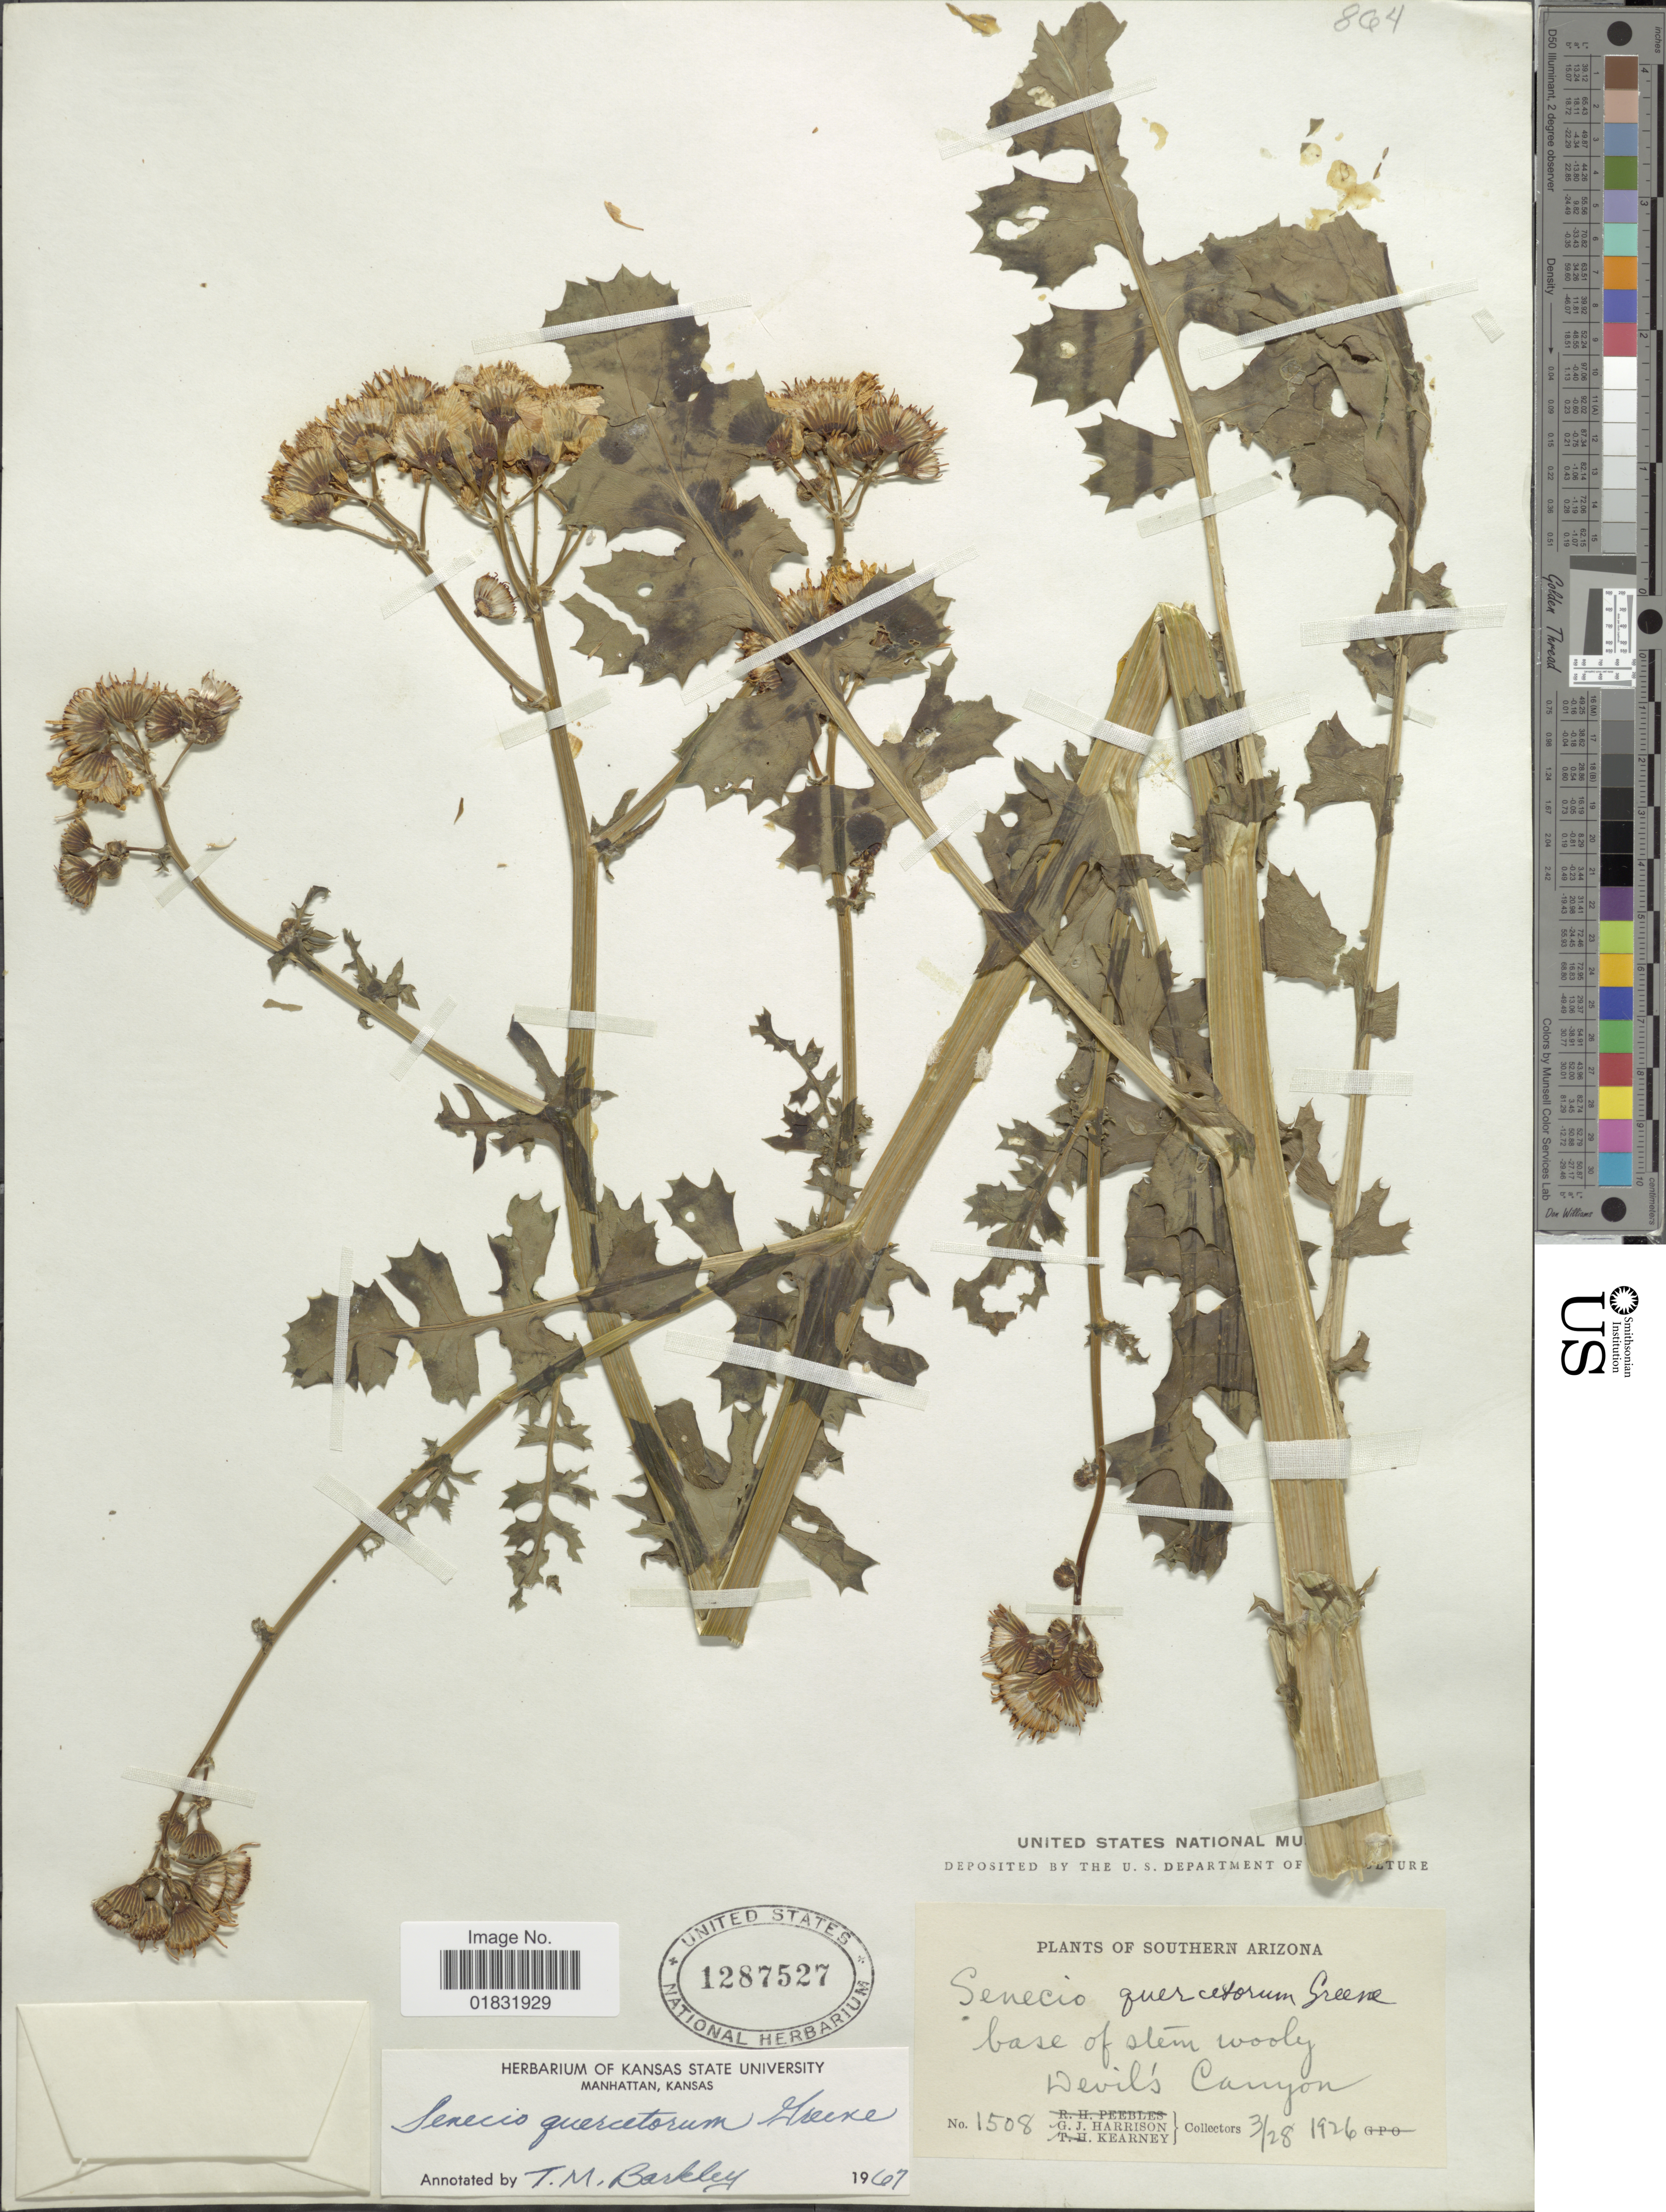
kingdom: Plantae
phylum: Tracheophyta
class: Magnoliopsida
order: Asterales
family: Asteraceae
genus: Packera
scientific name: Packera quercetorum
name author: (Greene) C. Jeffrey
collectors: G. J. Harrison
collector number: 1508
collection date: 1926-03-28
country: United States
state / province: Arizona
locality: Southern Arizona, nase of stem wooly Devil's Canyon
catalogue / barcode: US 1287527